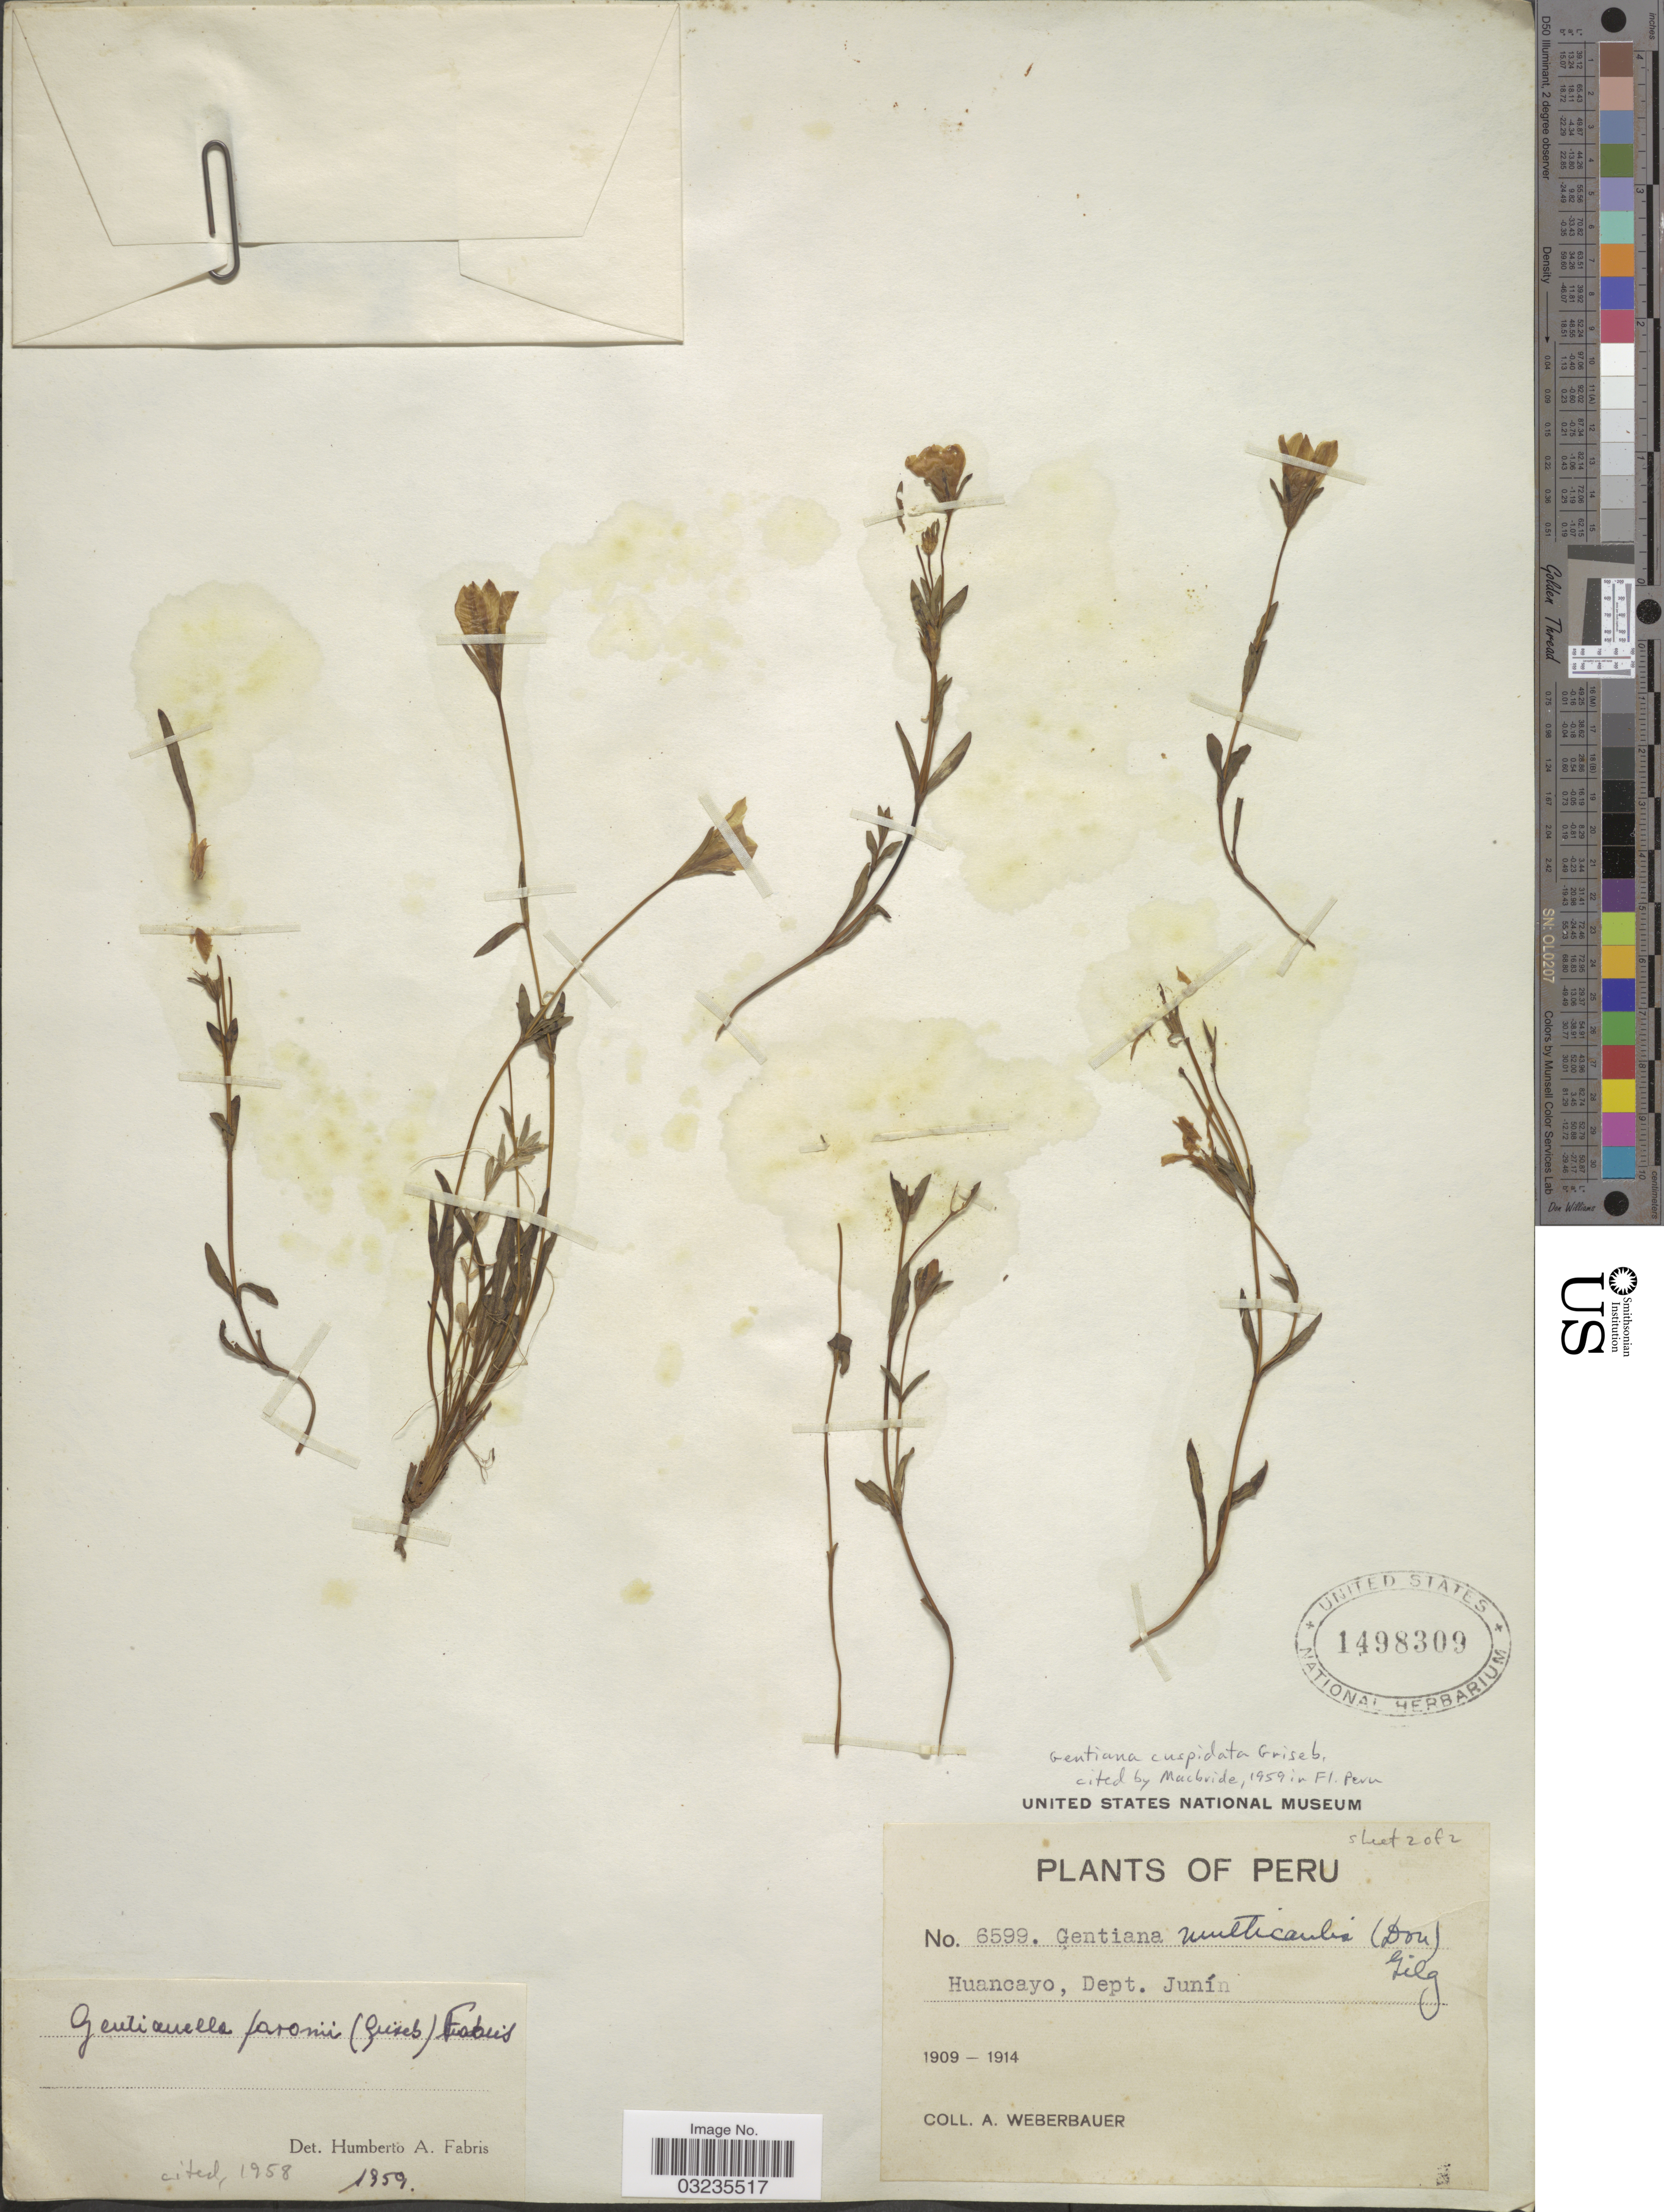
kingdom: Plantae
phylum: Tracheophyta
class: Magnoliopsida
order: Gentianales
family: Gentianaceae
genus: Gentiana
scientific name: Gentiana pavonii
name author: Griseb.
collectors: A. Weberbauer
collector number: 6599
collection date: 1909/1914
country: Peru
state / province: Junín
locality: Huancayo, Dep. Junín.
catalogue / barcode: US 1498309